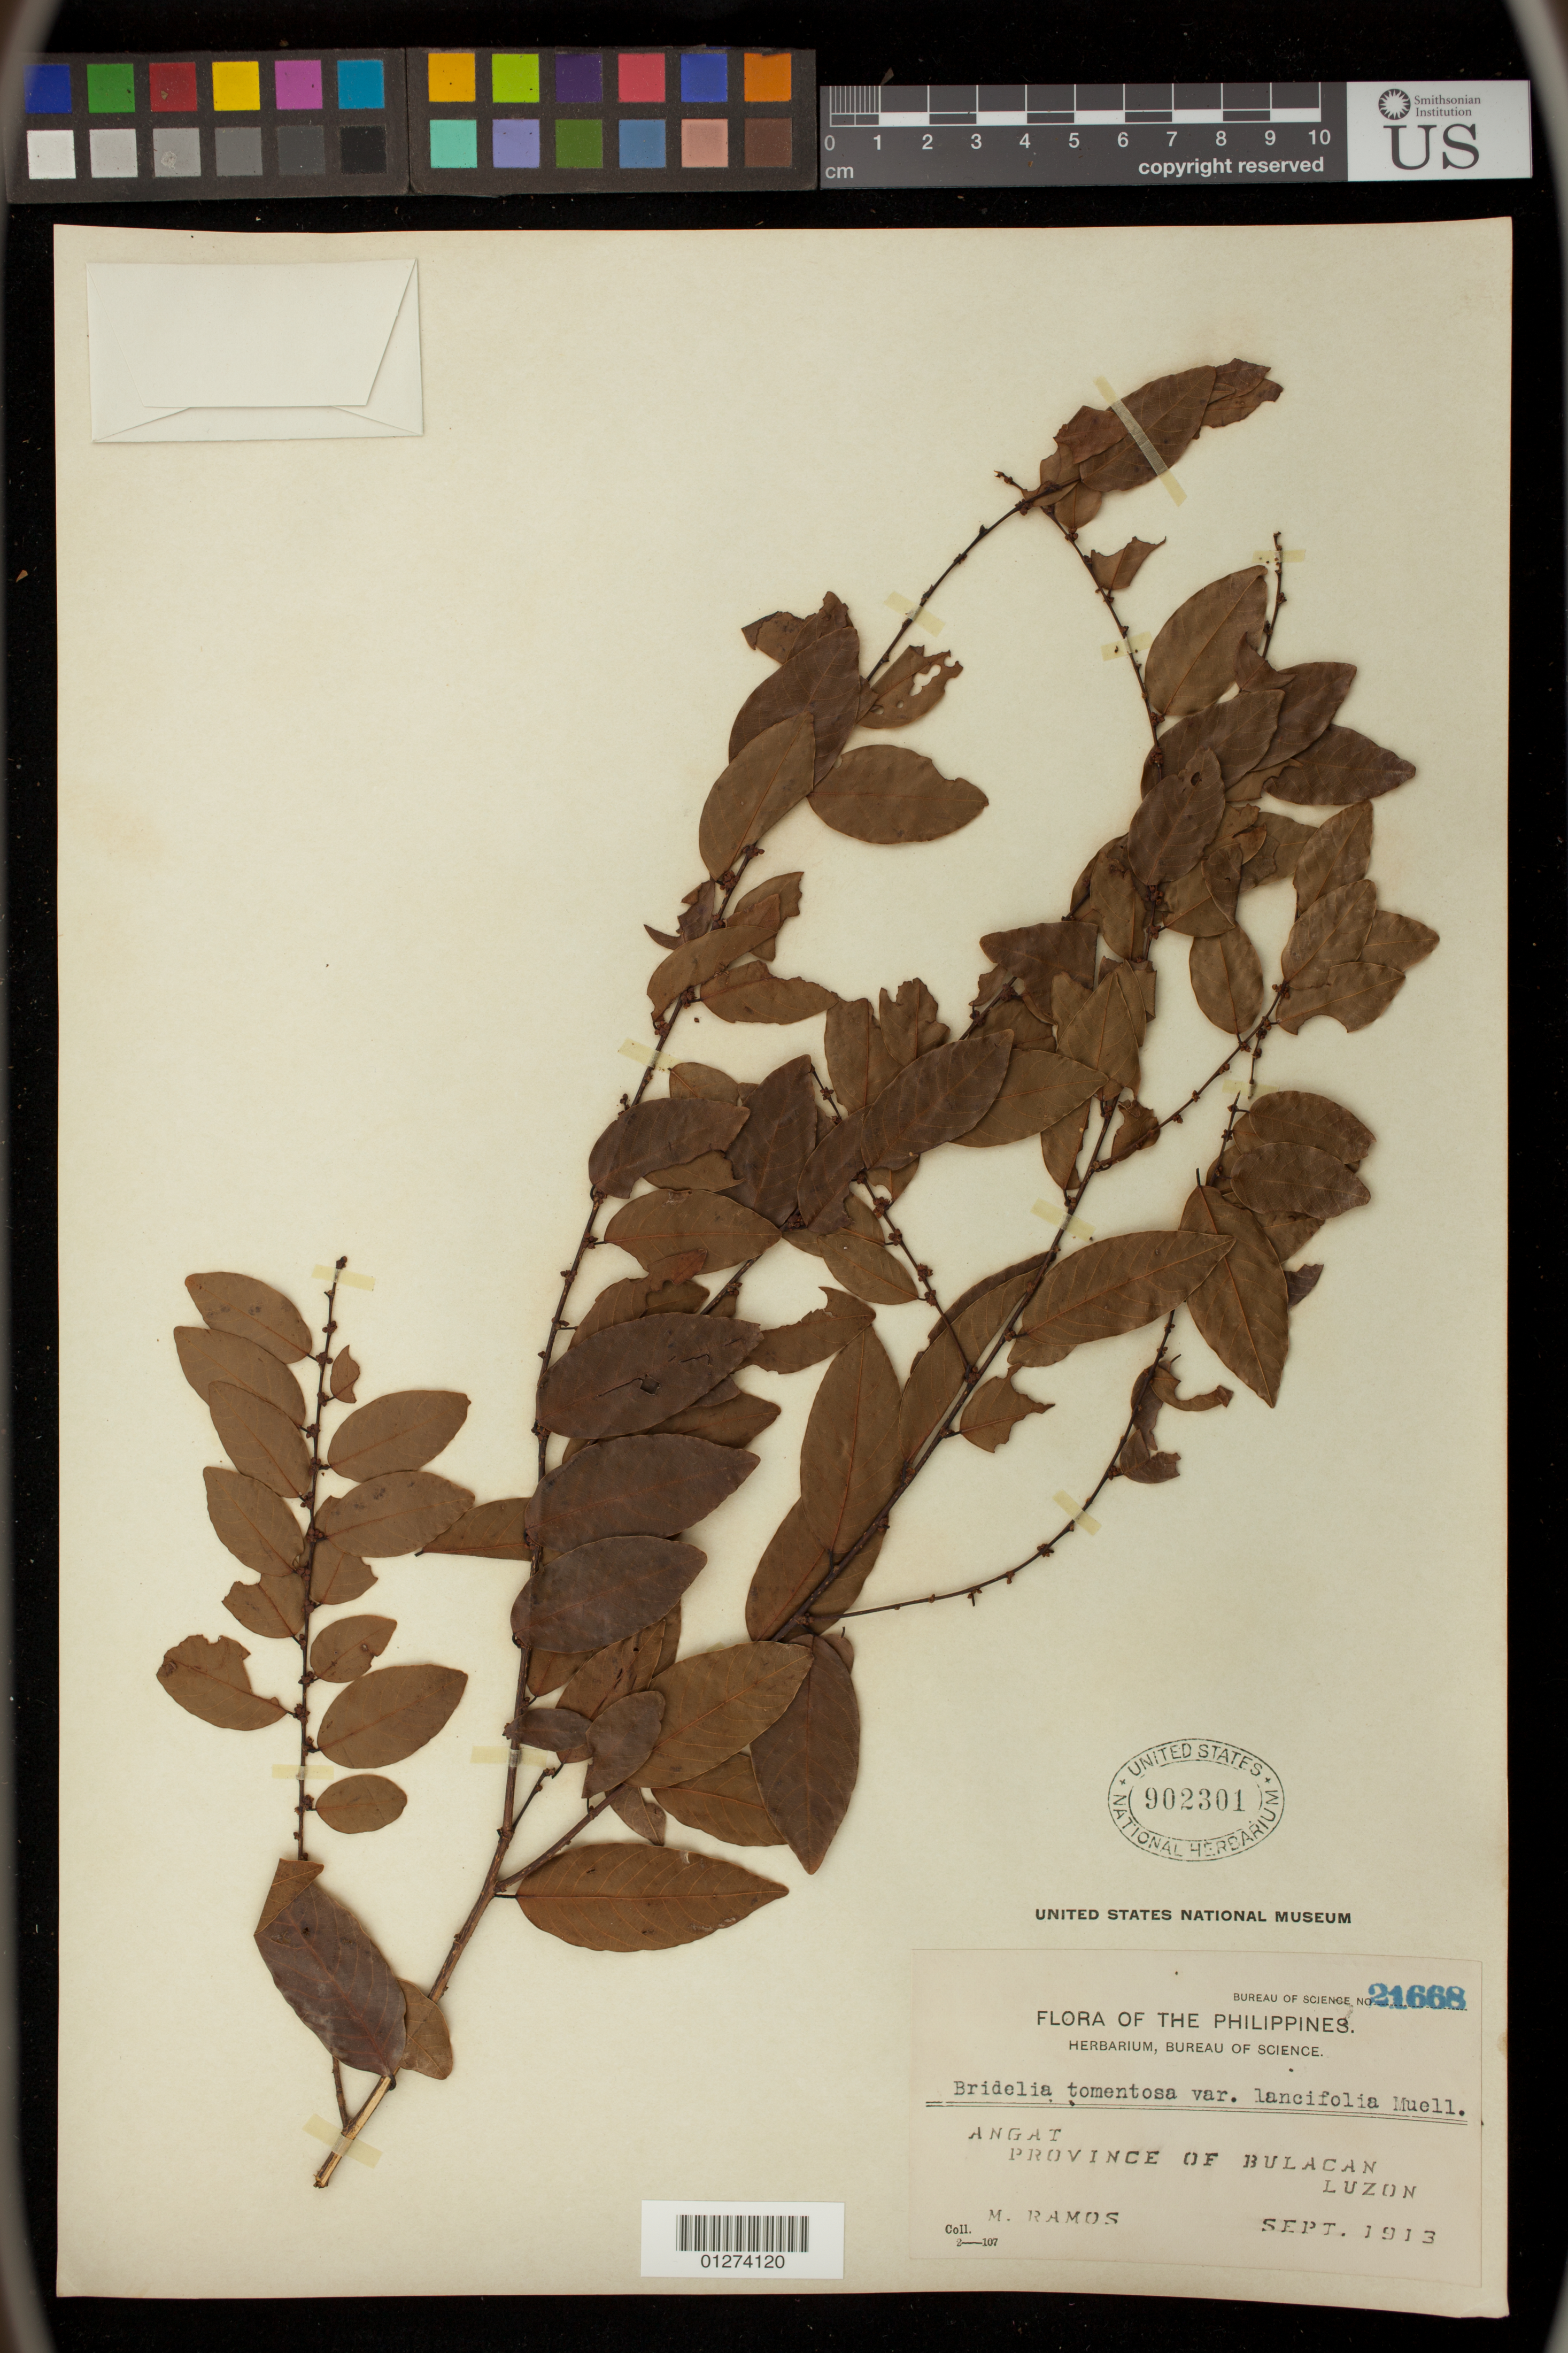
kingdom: Plantae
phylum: Tracheophyta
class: Magnoliopsida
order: Malpighiales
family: Phyllanthaceae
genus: Bridelia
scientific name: Bridelia tomentosa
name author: Blume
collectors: M. Ramos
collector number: Bur. Sci. 21668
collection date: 1913-09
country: Philippines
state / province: Central Luzon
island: Luzon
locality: Angat, Province of Bulacan, Luzon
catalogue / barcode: US 902301